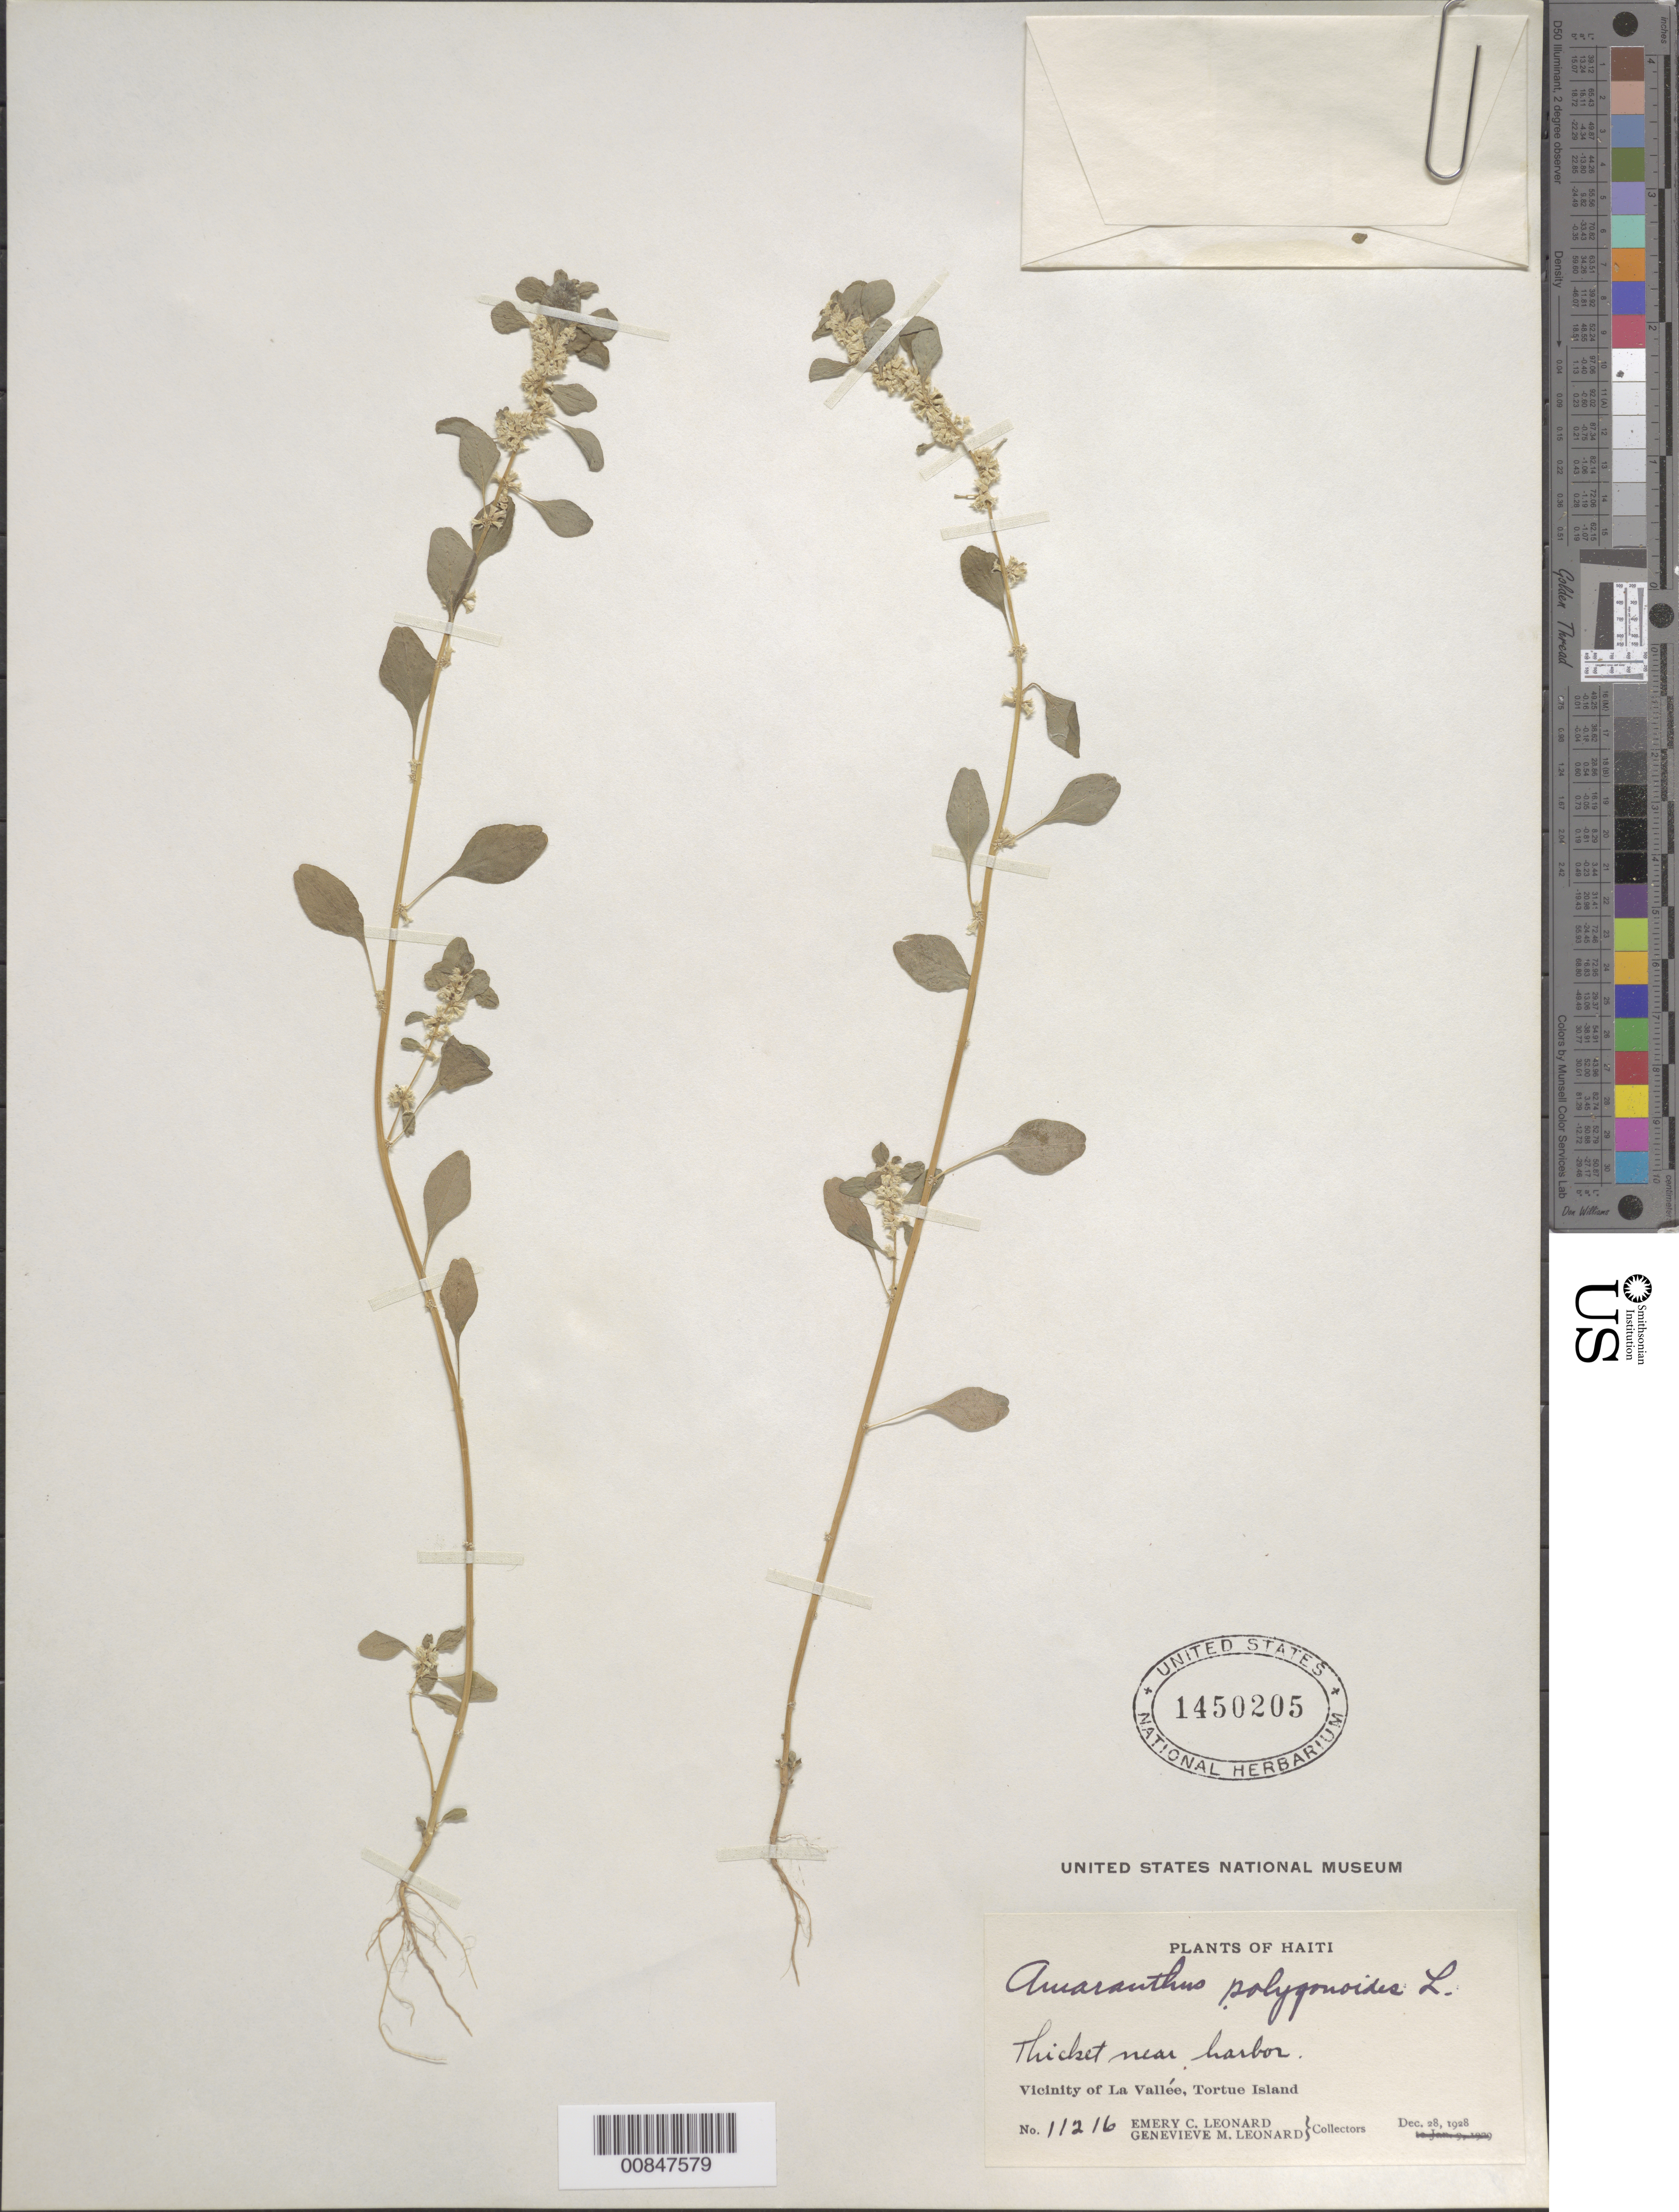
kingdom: Plantae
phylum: Tracheophyta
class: Magnoliopsida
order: Caryophyllales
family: Amaranthaceae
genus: Amaranthus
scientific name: Amaranthus polygonoides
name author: L.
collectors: E. C. Leonard & G. M. Leonard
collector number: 11216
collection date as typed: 28 Dec 1928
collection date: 1928-12-28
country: Haiti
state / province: Nord-Óuest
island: Île de la Tortue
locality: Vicinity of La Vallée, Tortue Island. Near harbor.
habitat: Thicket.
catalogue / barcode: US 1450205